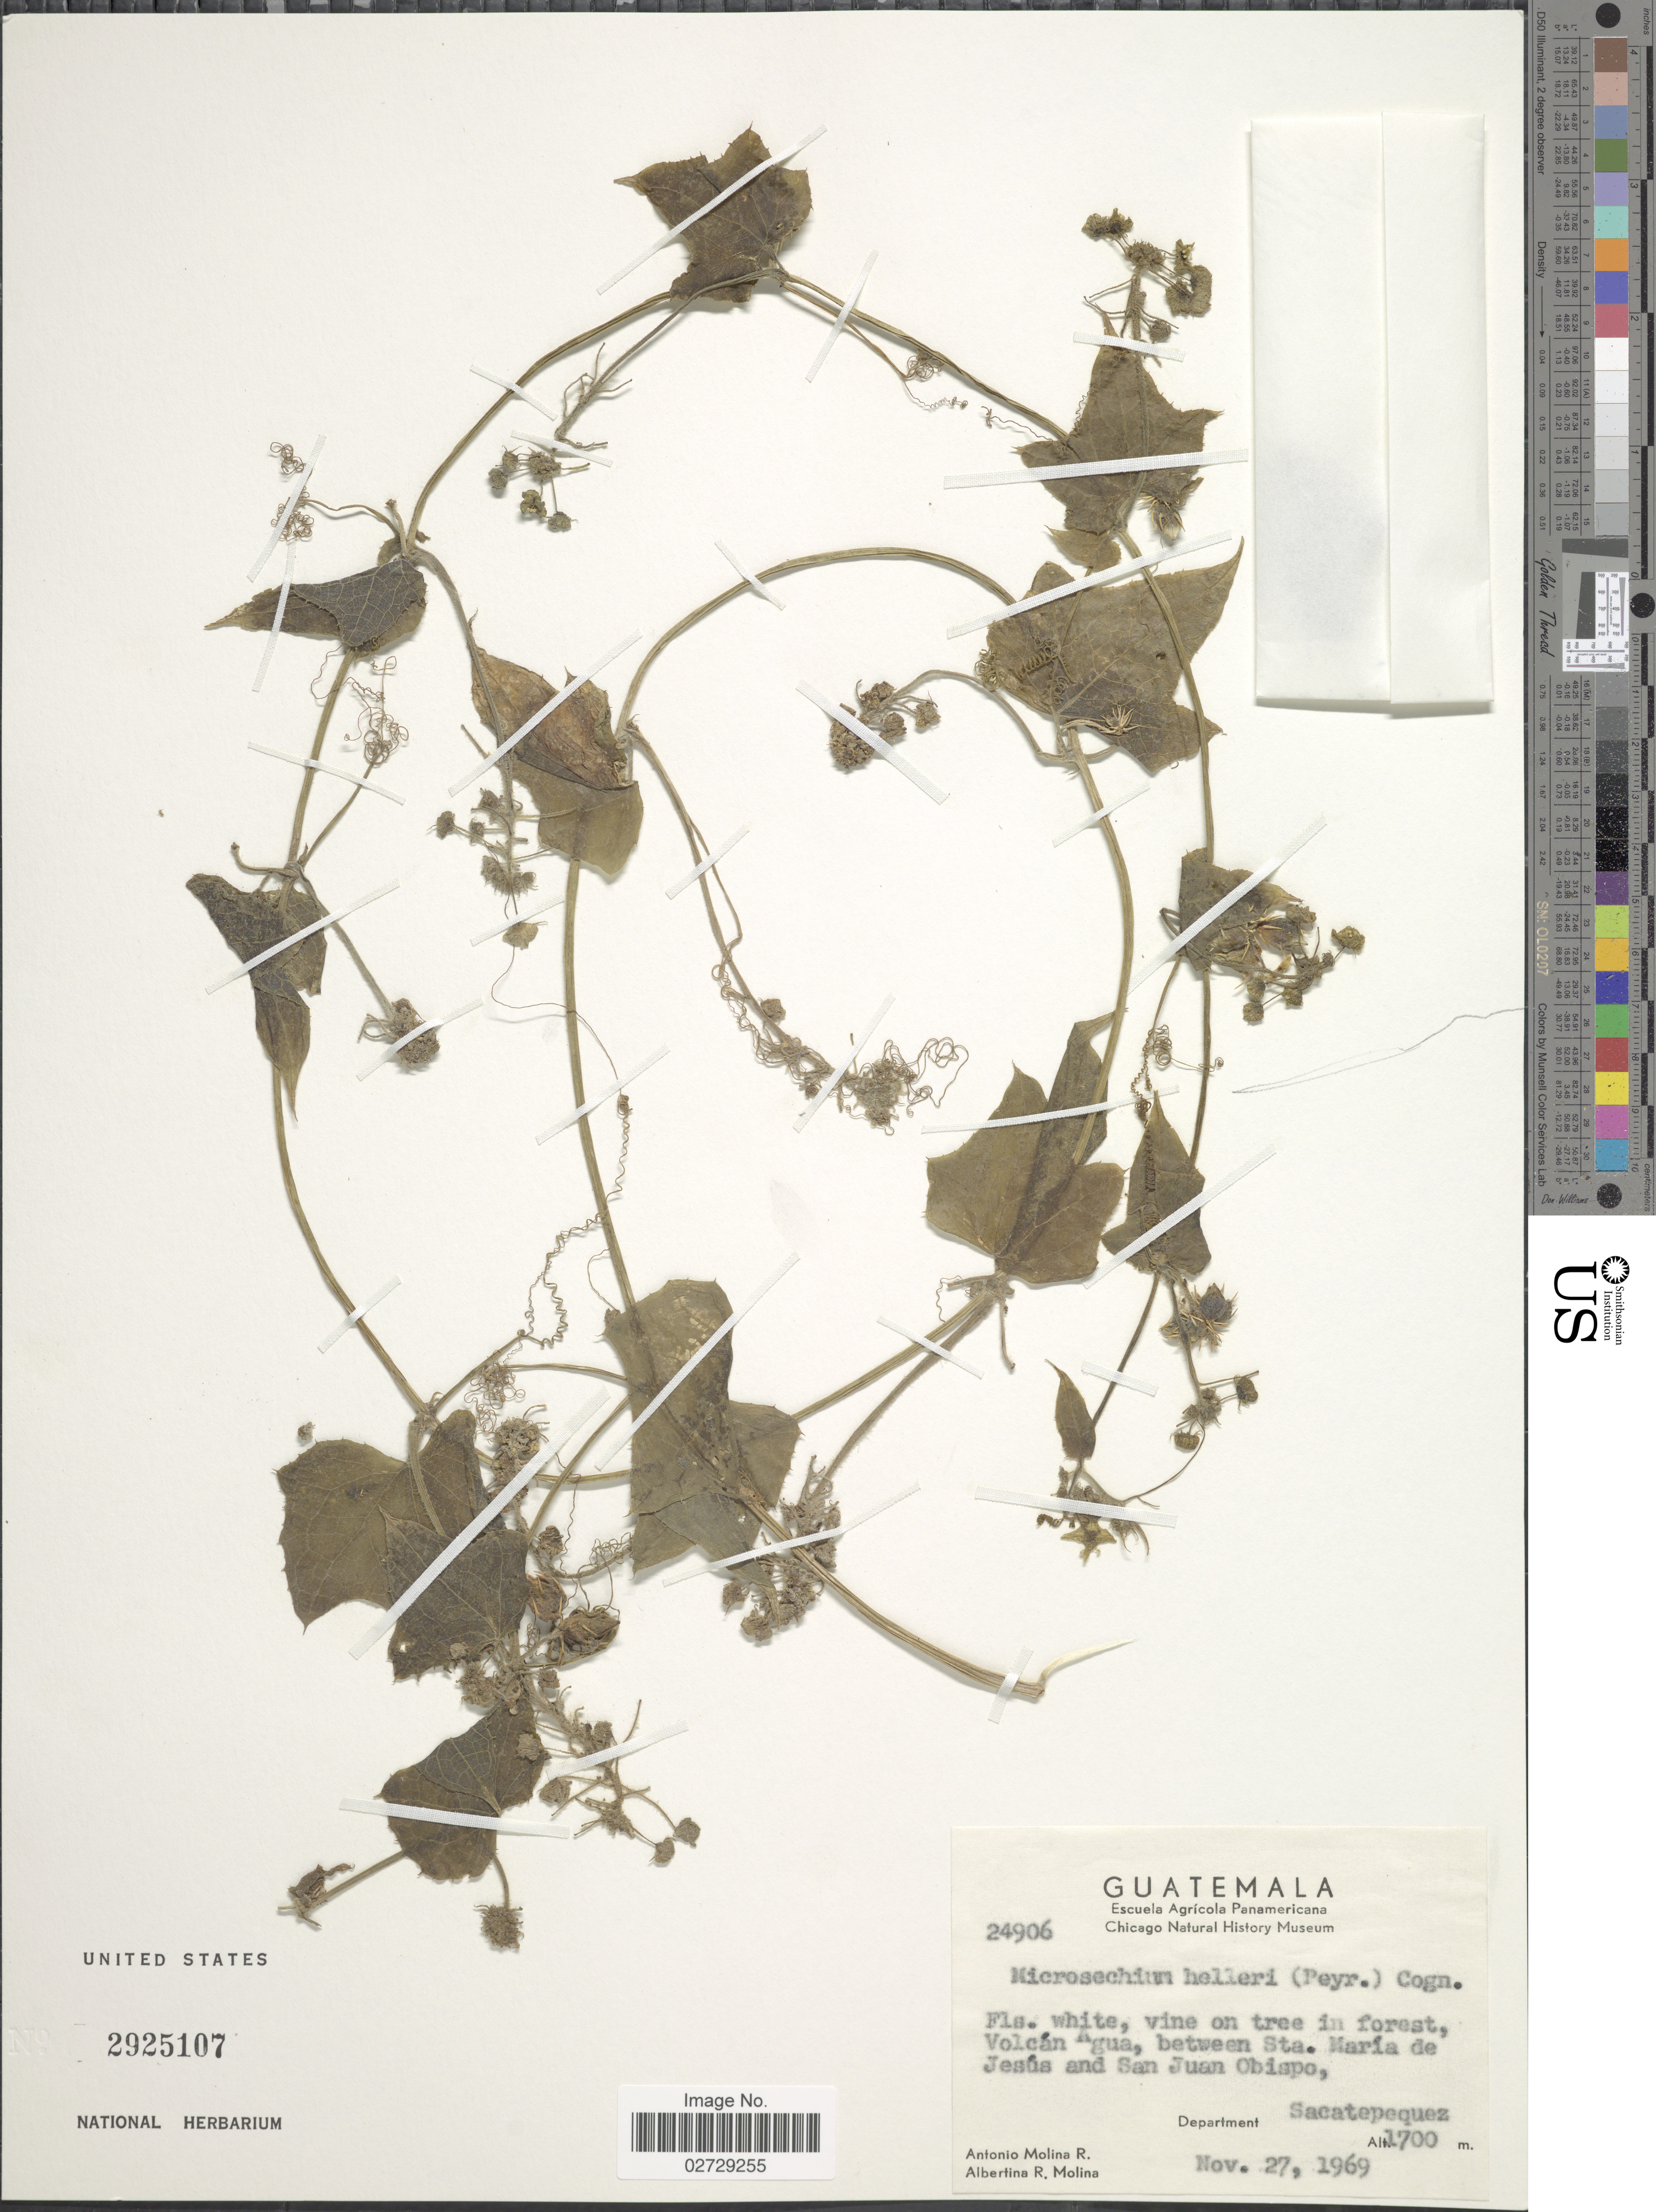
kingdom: Plantae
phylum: Tracheophyta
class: Magnoliopsida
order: Cucurbitales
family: Cucurbitaceae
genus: Microsechium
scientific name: Microsechium helleri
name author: (Peyr.) Cogn.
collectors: A. Molina R. & A. R. Molina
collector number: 24906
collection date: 1969-11-27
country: Guatemala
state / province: Sacatepéquez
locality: Volcan Agua, between Sta. Maria de Jesus and San Juan Obispo, Department Sacatepequez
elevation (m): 1700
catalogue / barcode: US 2925107